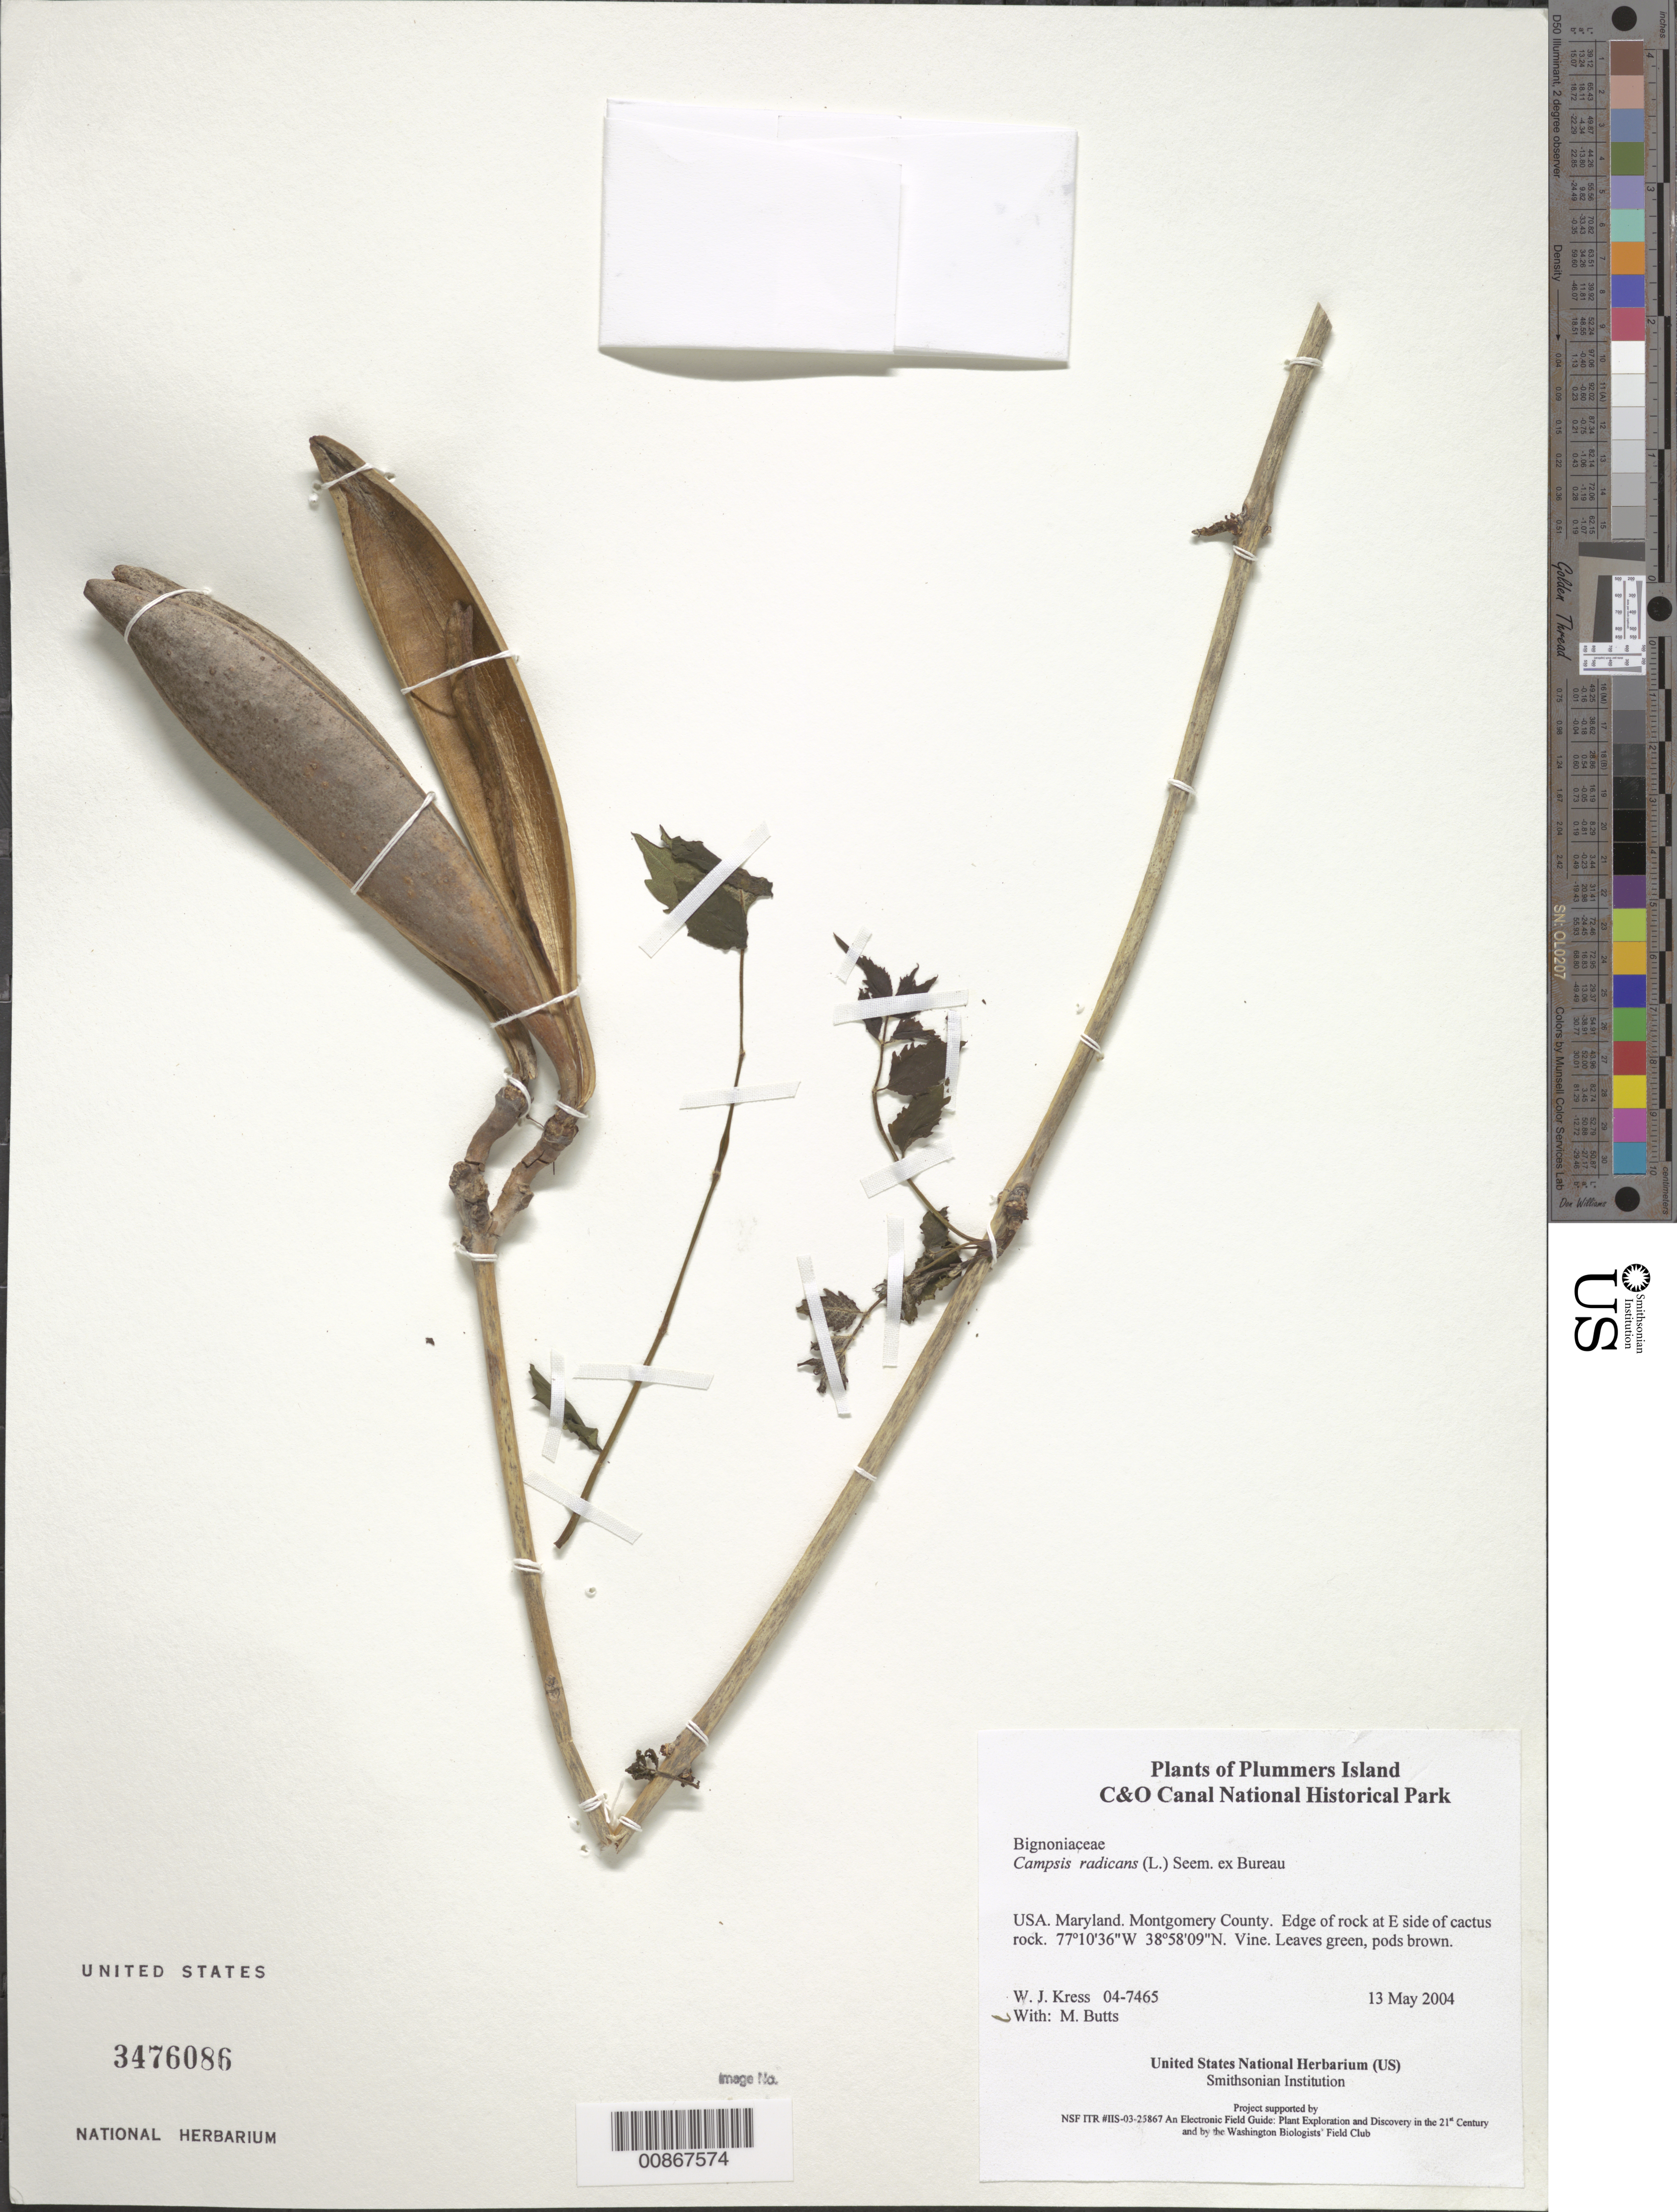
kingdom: Plantae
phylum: Tracheophyta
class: Magnoliopsida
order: Lamiales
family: Bignoniaceae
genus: Campsis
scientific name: Campsis radicans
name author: (L.) Seem.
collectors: W. J. Kress & M. B. Butts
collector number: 04-7465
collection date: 2004-05-13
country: United States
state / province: Maryland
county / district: Montgomery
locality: Chesapeake and Ohio Canal National Historical Park, Plummers Island, edge of rock at E side of cactus rock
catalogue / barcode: US 3476086